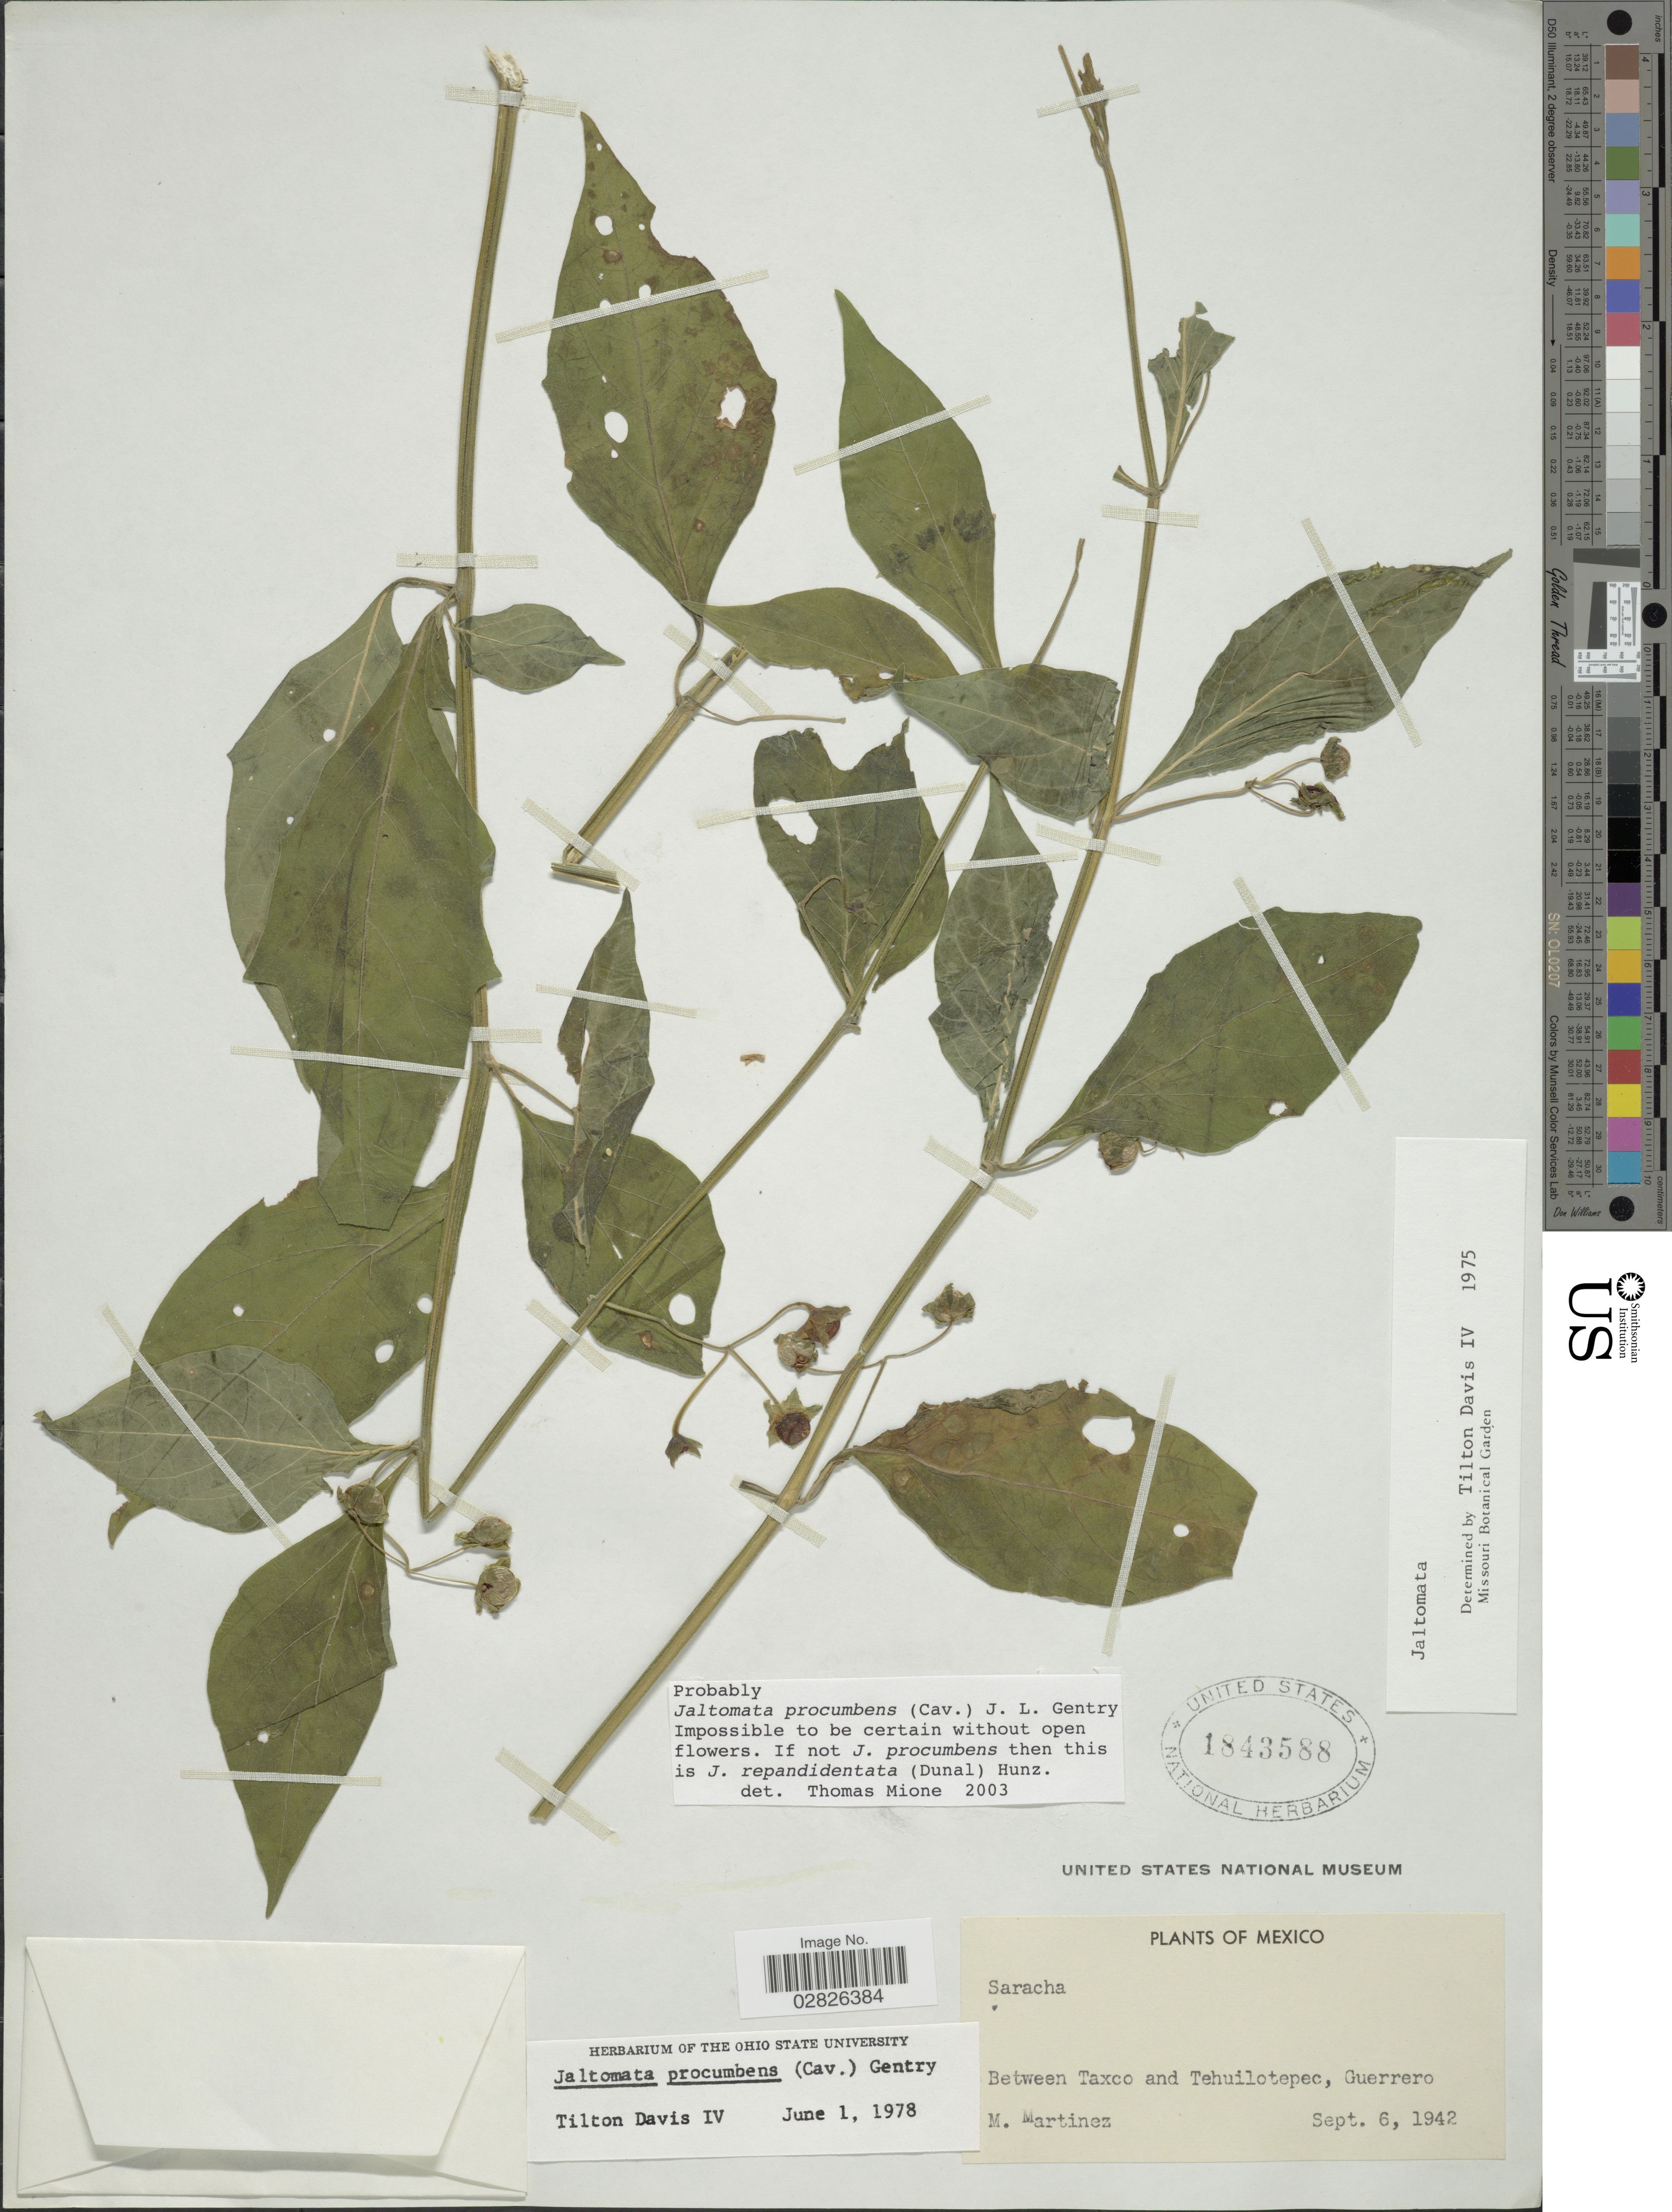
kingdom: Plantae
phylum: Tracheophyta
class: Magnoliopsida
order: Solanales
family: Solanaceae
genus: Jaltomata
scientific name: Jaltomata procumbens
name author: (Cav.) J.L. Gentry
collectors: M. Martinez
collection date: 1942-09-06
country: Mexico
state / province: Guerrero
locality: Between Taxco and Tehuilotepec.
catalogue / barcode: US 1843588